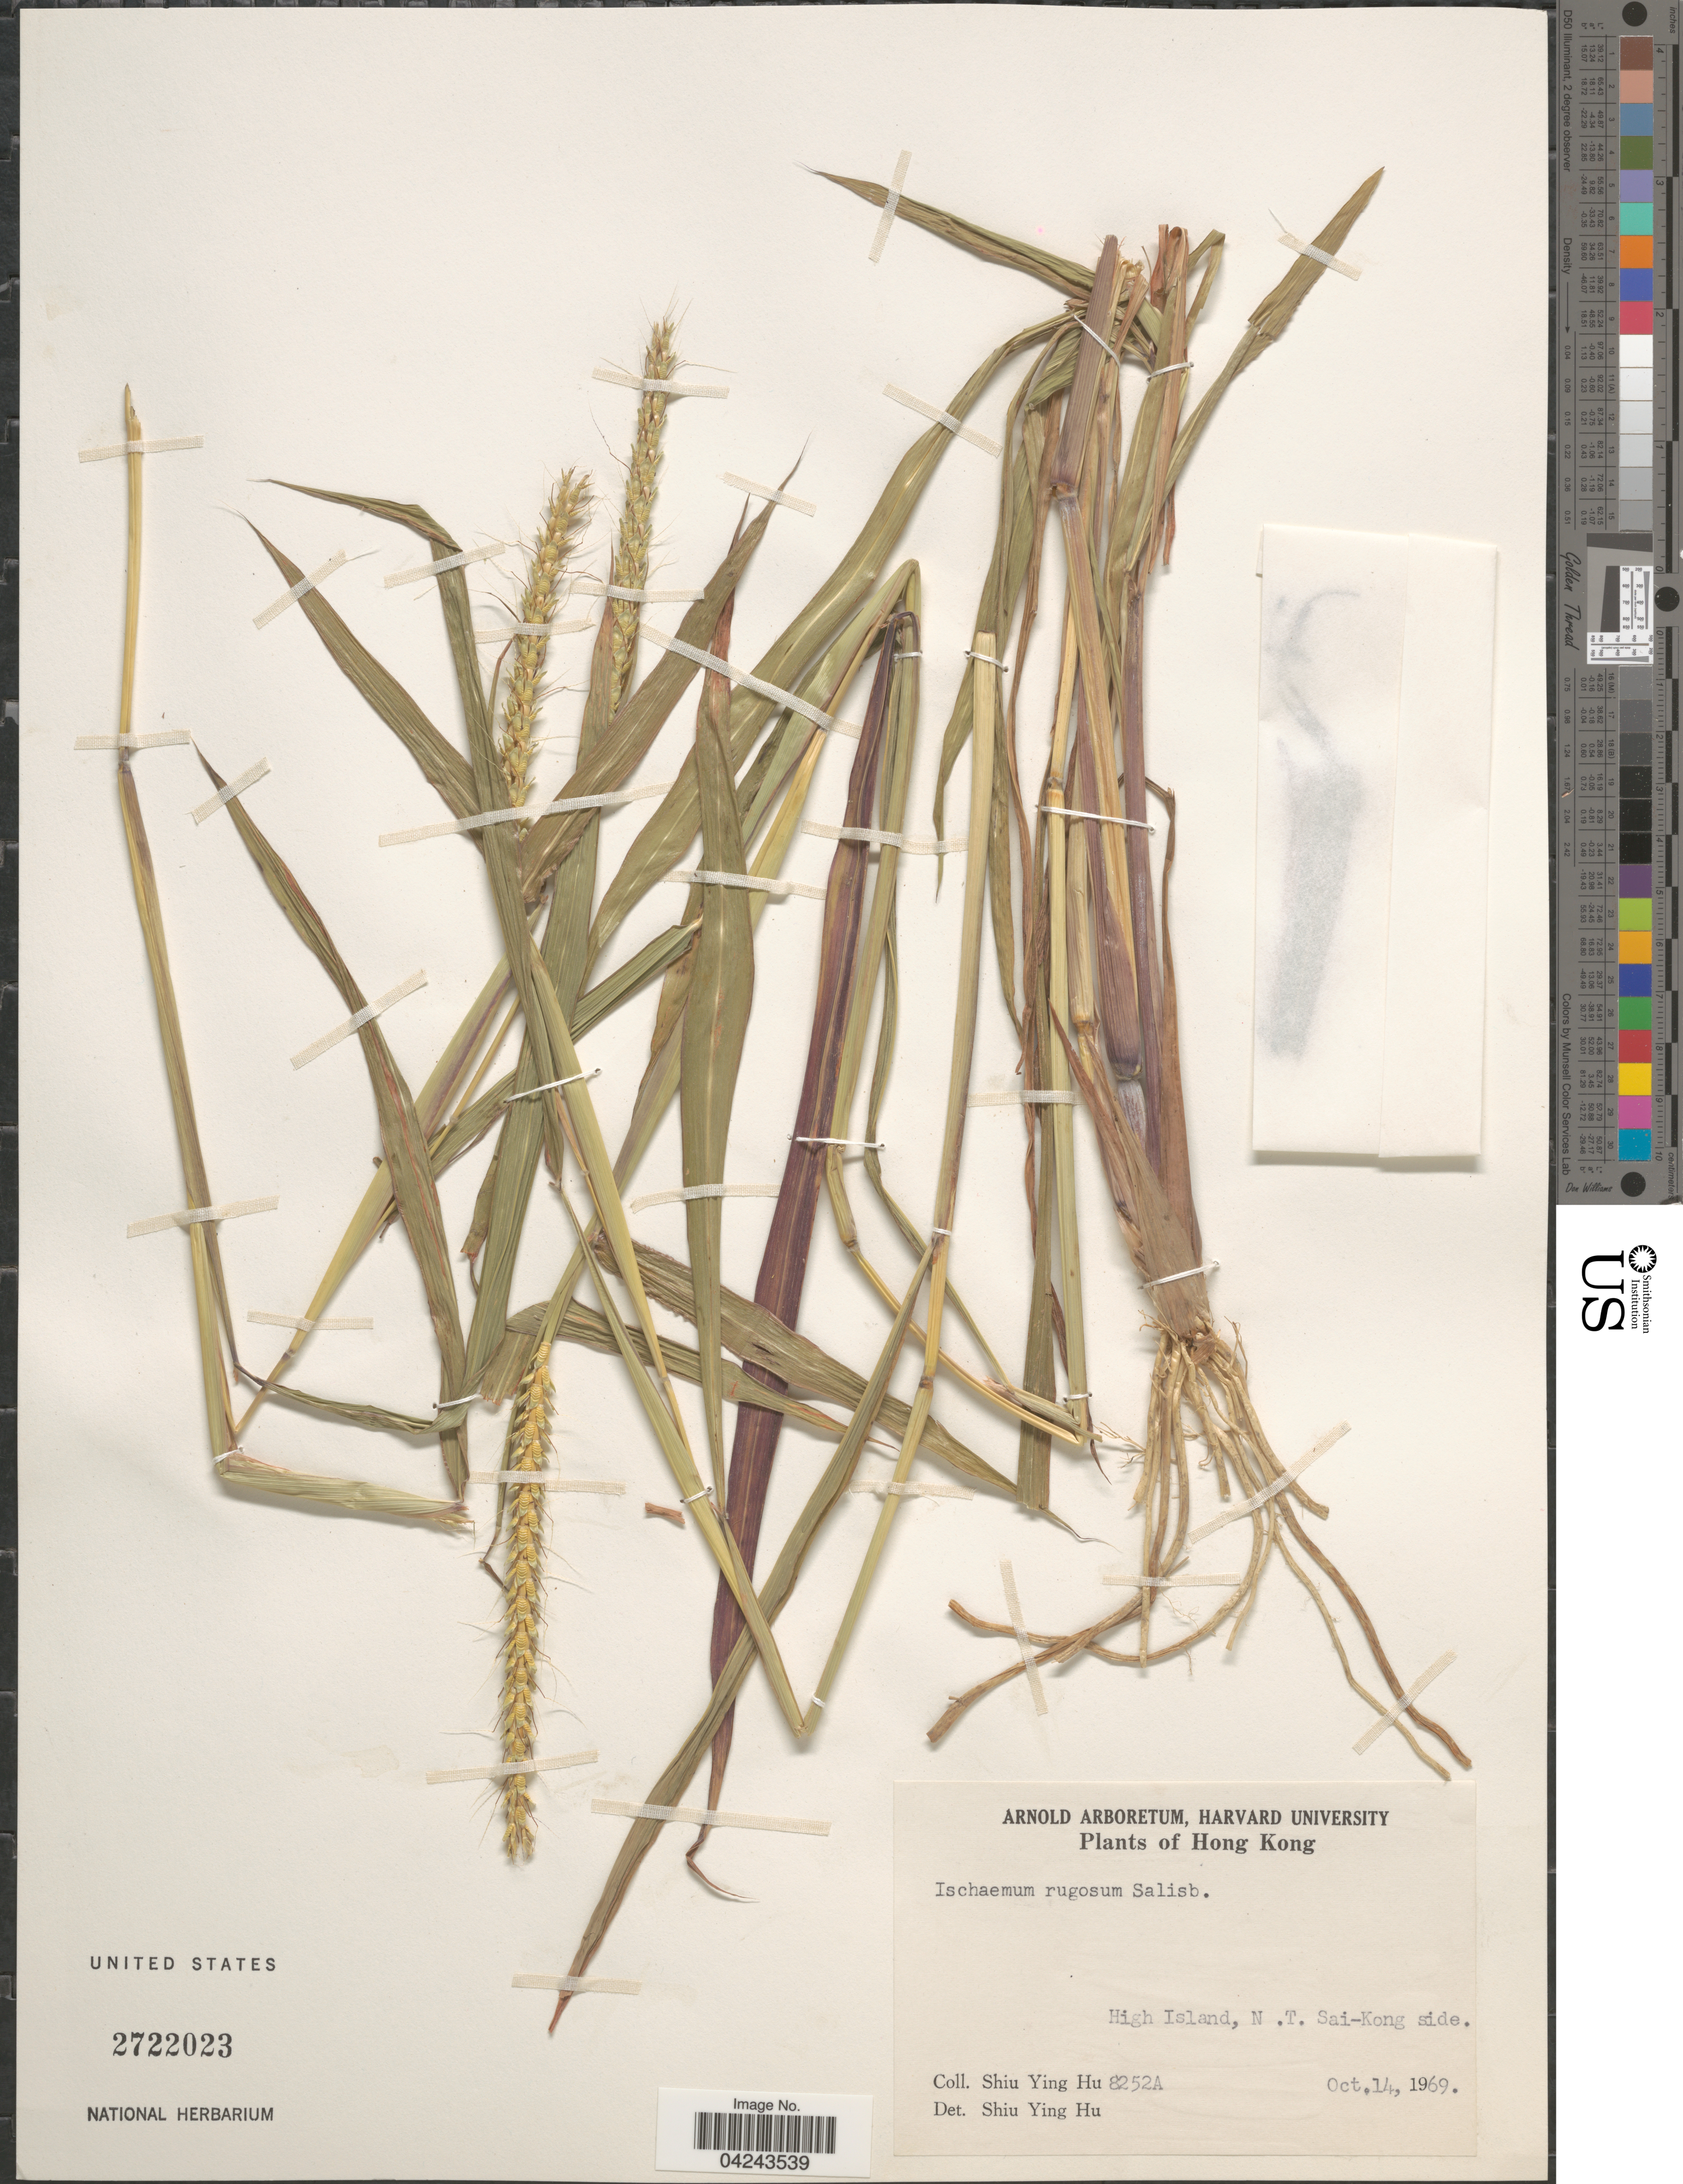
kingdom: Plantae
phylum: Tracheophyta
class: Liliopsida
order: Poales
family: Poaceae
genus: Ischaemum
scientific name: Ischaemum rugosum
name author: Salisb.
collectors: S. Y. Hu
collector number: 8252A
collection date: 1969-10-14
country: China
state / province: Hong Kong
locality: High Island, N .T. Sai-Kong side.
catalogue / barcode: US 2722023